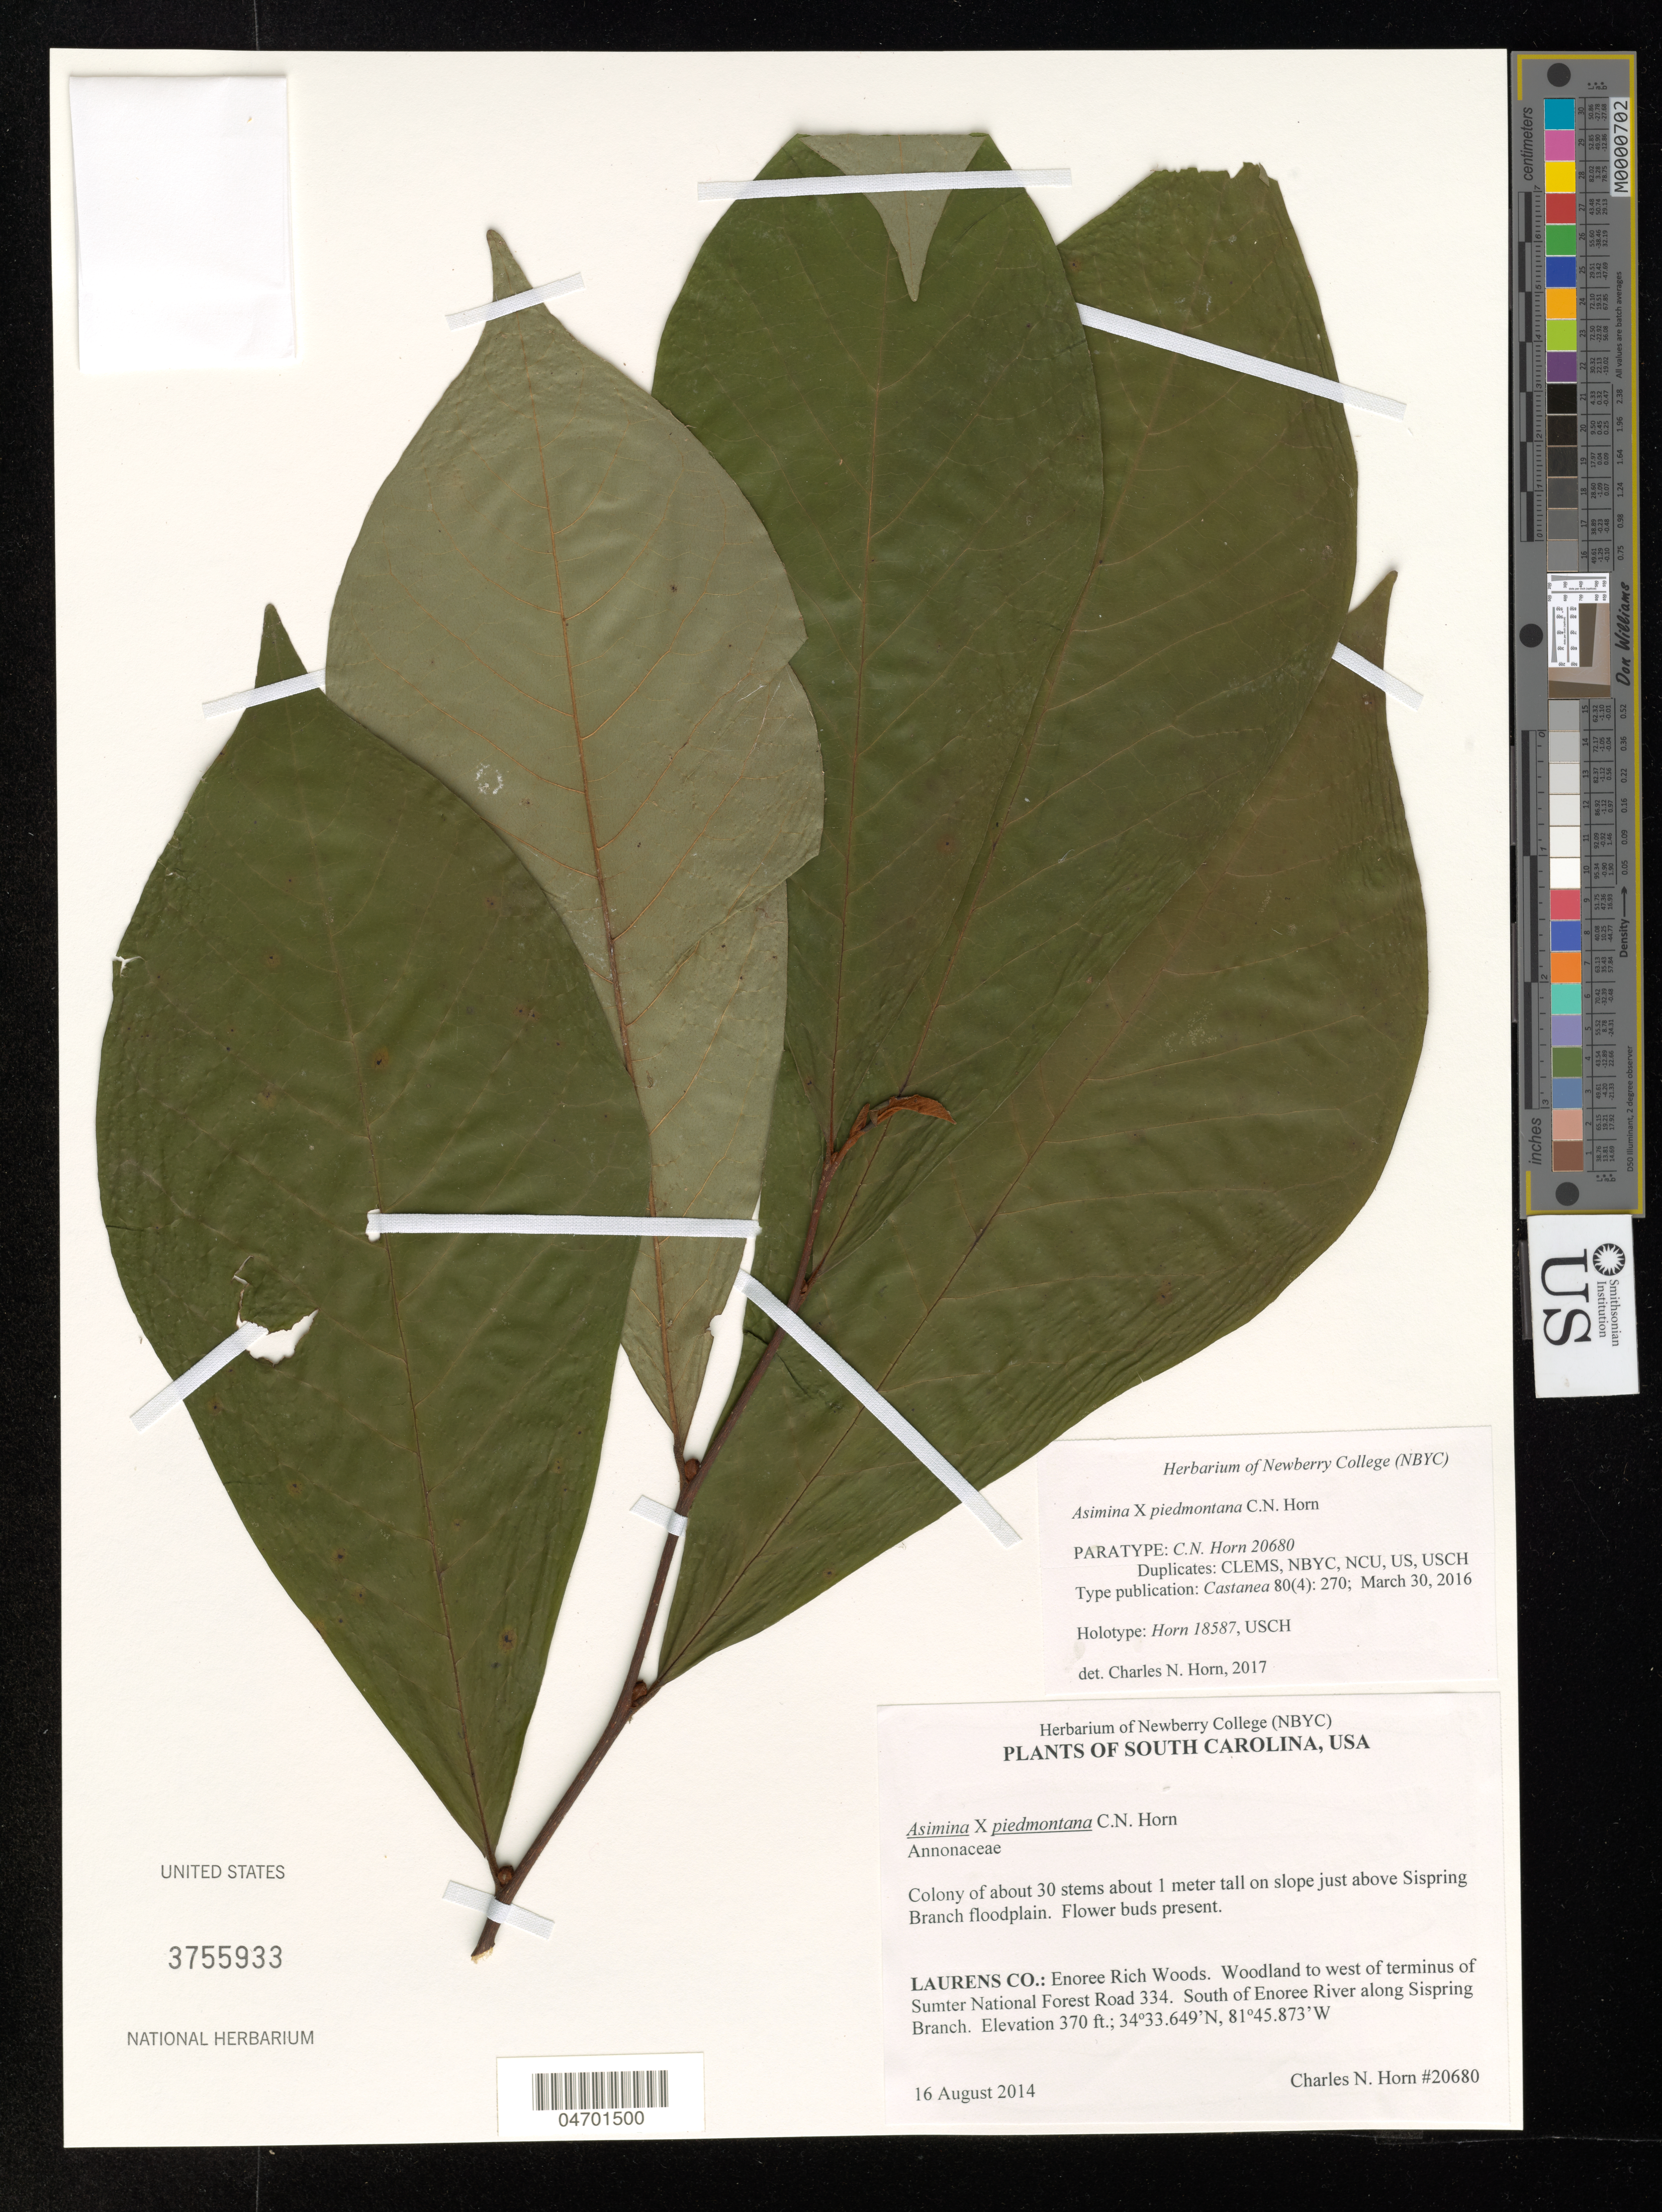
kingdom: Plantae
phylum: Tracheophyta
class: Magnoliopsida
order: Magnoliales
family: Annonaceae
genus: Asimina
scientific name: Asimina x piedmontana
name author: C.N. Horn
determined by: Horn, Charles N.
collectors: C. N. Horn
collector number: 20680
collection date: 2014-08-16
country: United States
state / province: South Carolina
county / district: Laurens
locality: Enoree Rich Woods. Woodland to west of terminus of Sumter National Forest Road 334. South of Enoree River along Sispring Branch.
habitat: on slope just above Sispring Branch floodplain.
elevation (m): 113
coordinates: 34 33.649 N, 81 45.873 W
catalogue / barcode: US 3755933